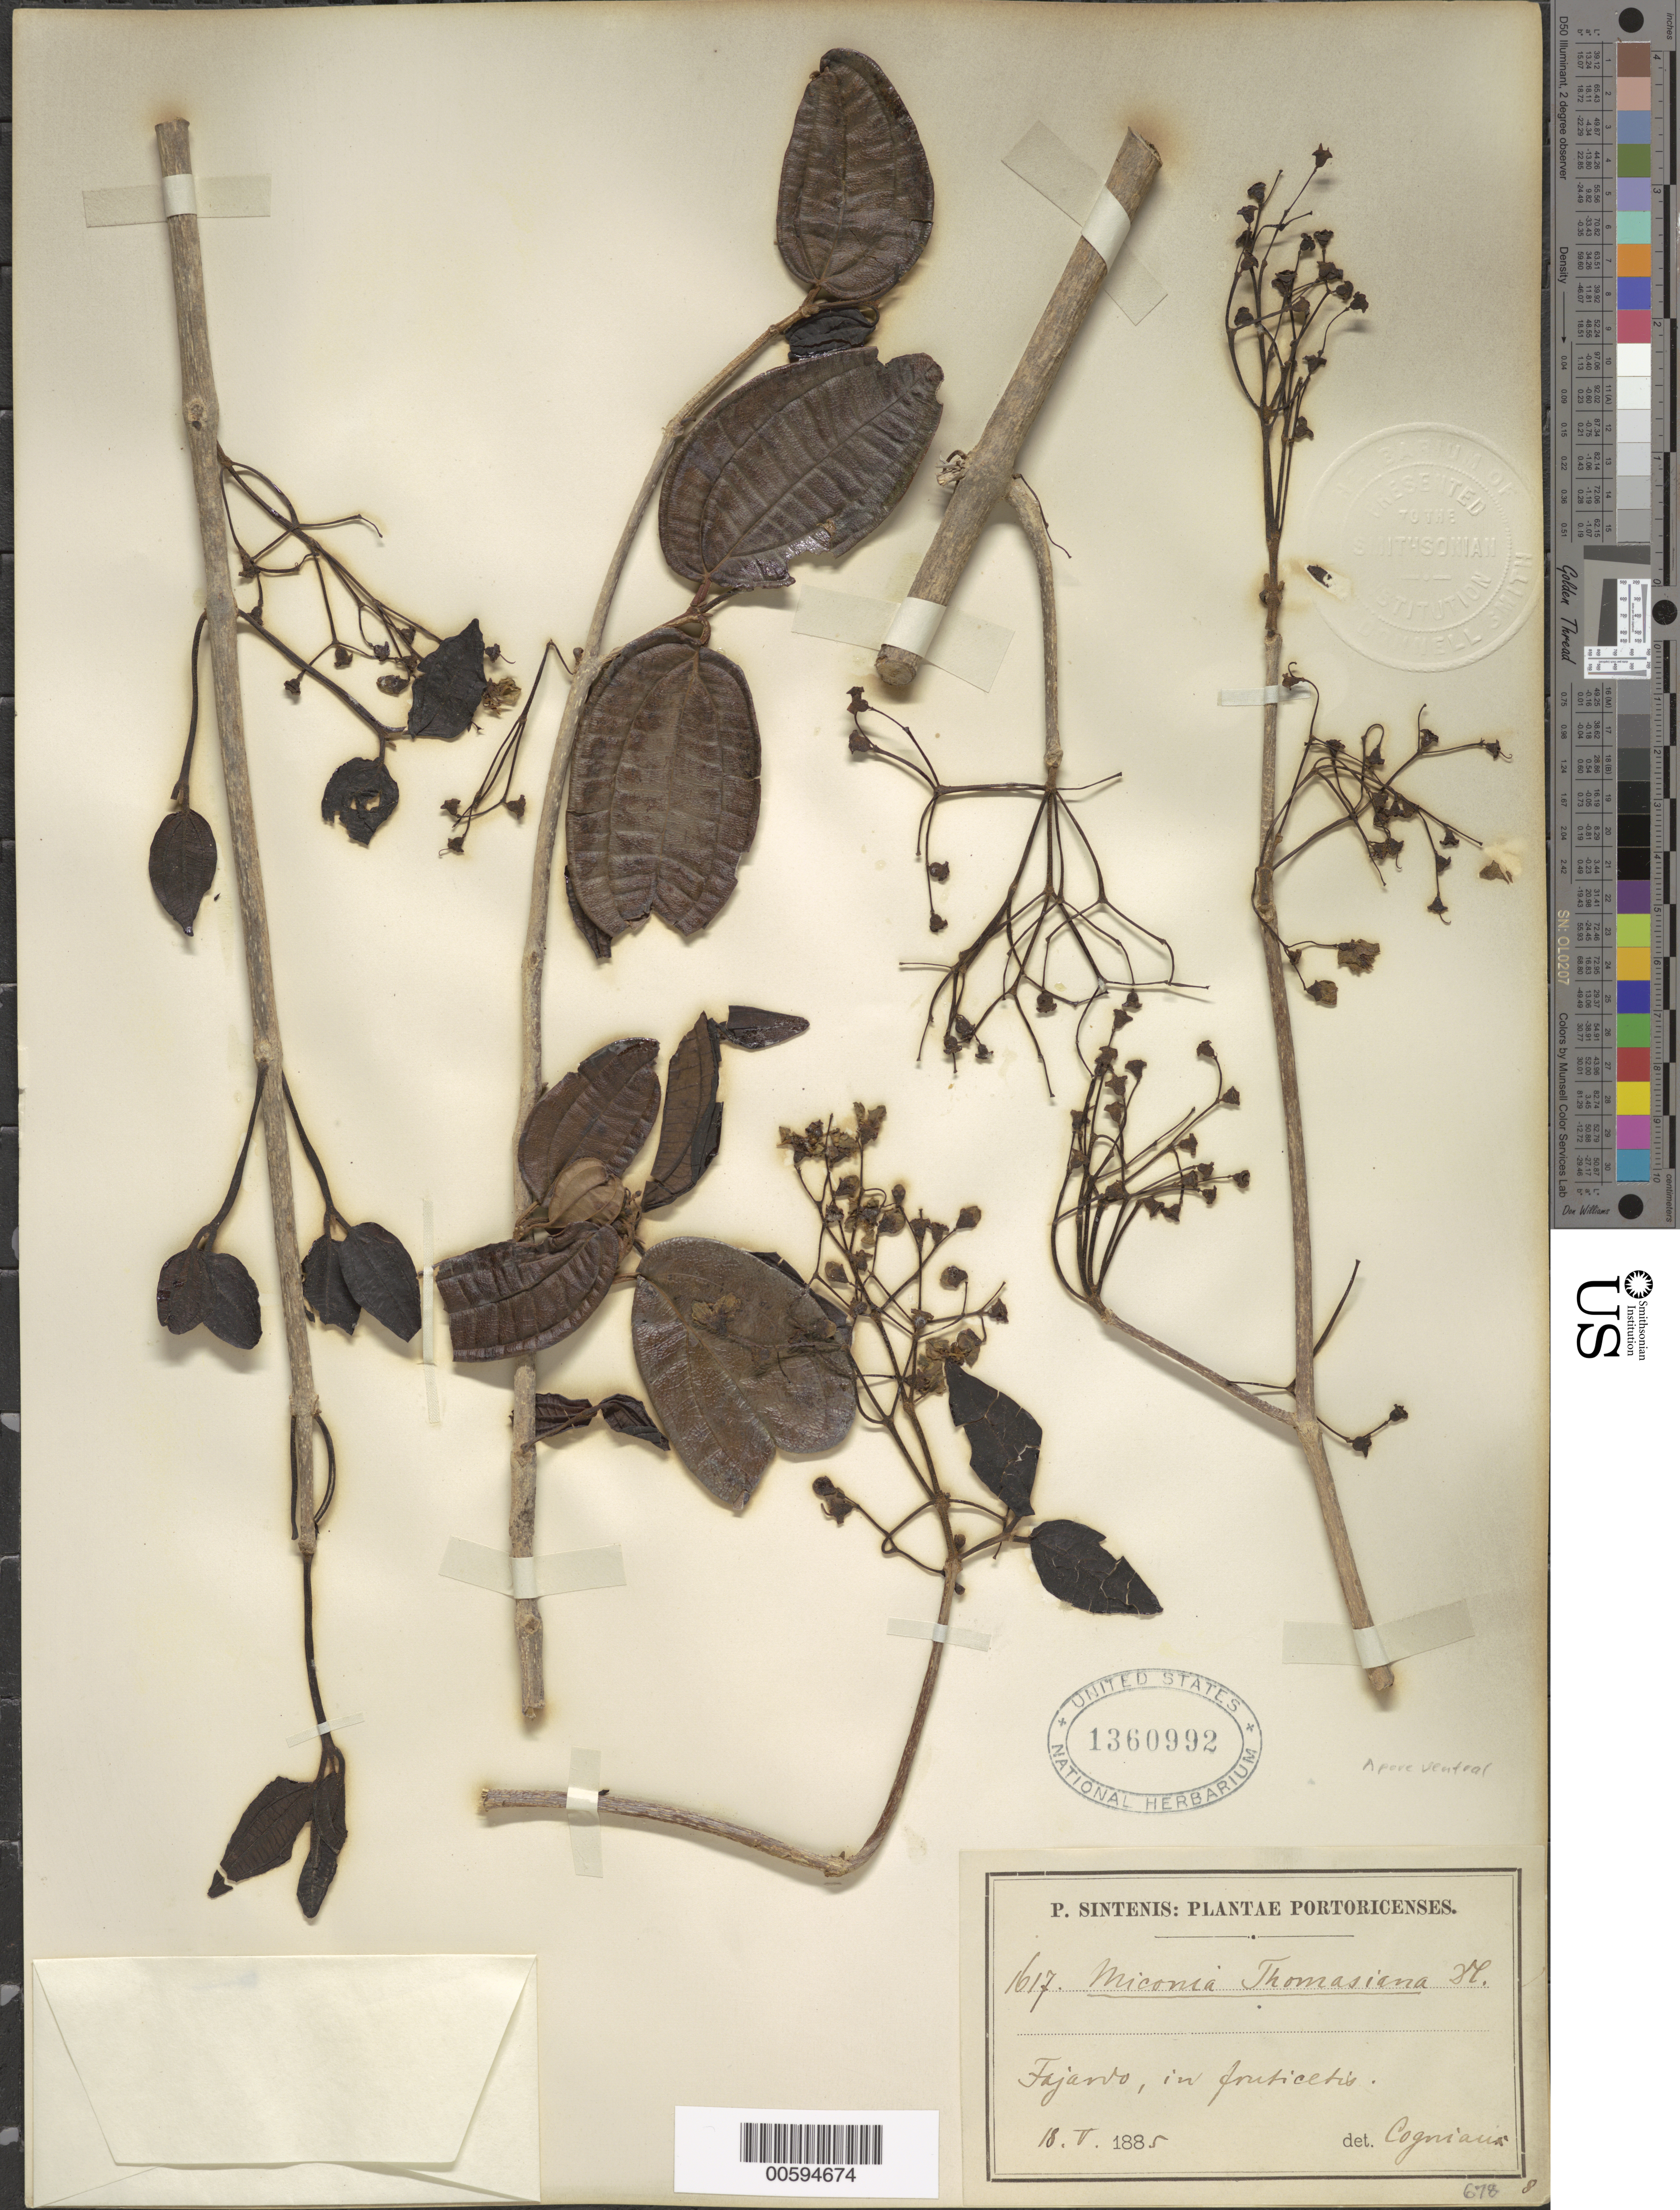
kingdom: Plantae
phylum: Tracheophyta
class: Magnoliopsida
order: Myrtales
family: Melastomataceae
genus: Miconia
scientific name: Miconia thomasiana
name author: DC.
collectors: P. Sintenis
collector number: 1617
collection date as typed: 18 May 1885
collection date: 1885-05-18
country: Puerto Rico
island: Greater Antilles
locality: Fajardo, in fruticetis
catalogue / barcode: US 1360992